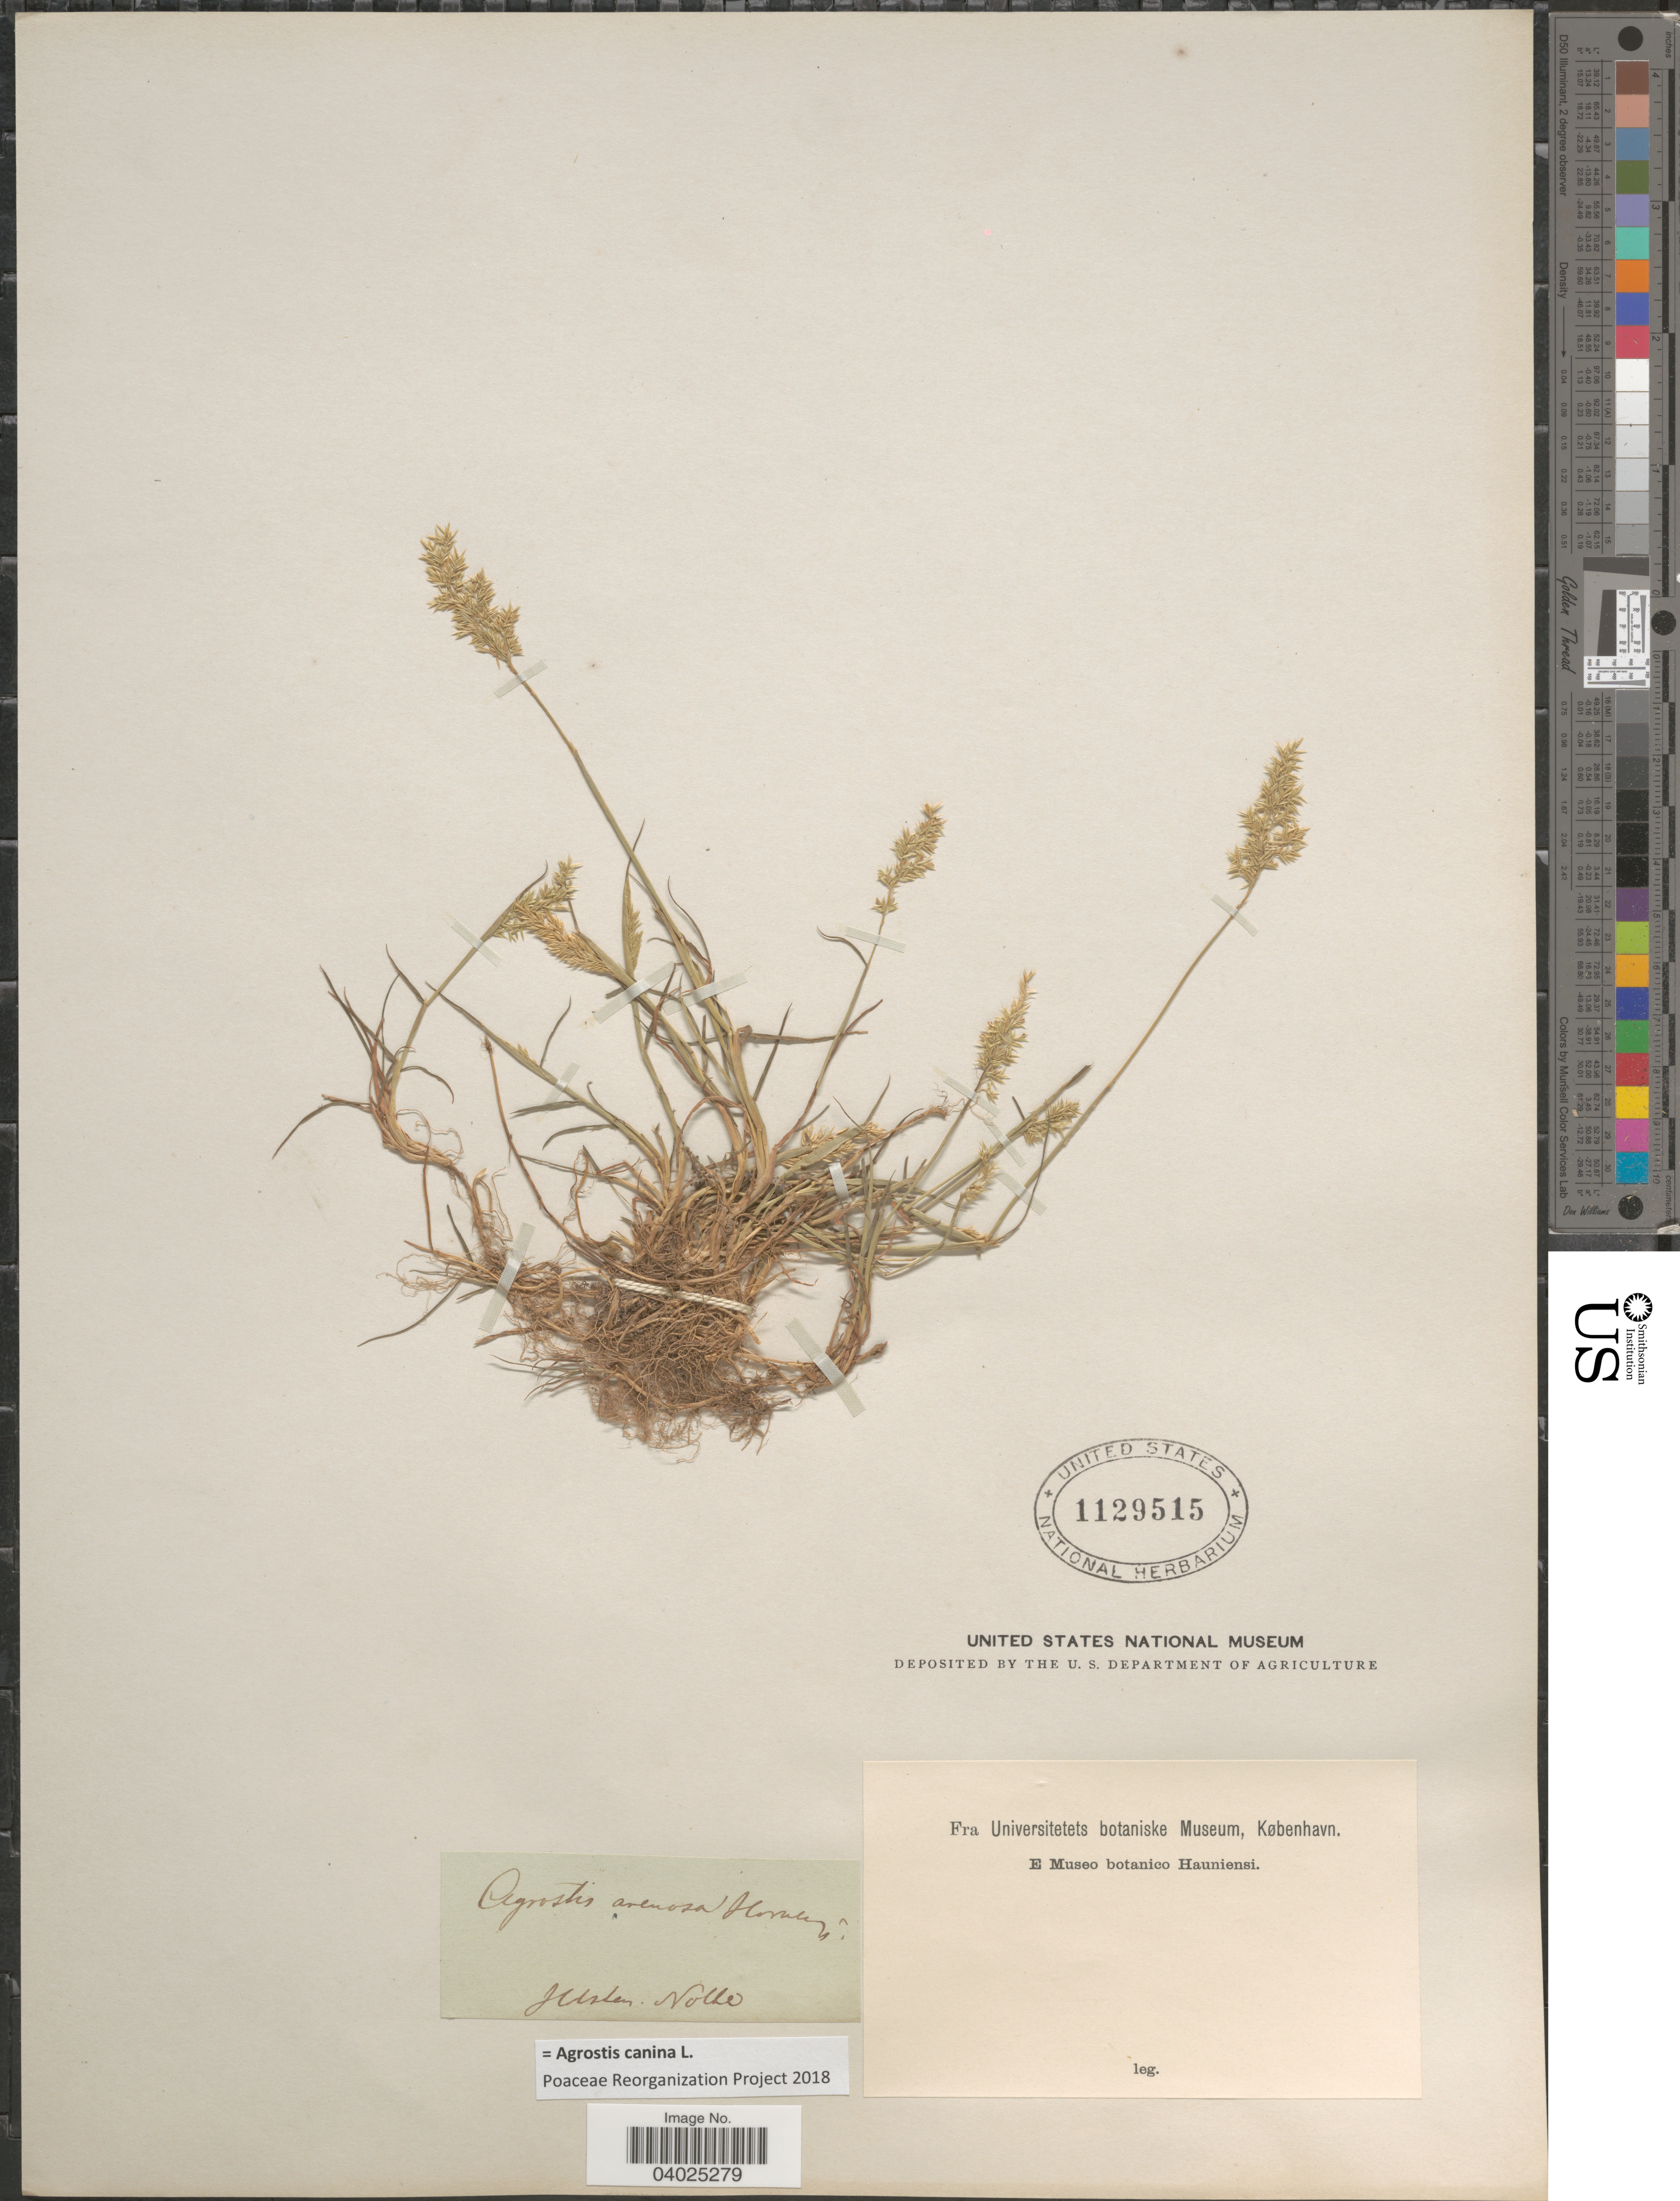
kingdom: Plantae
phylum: Tracheophyta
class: Liliopsida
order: Poales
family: Poaceae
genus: Agrostis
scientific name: Agrostis canina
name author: L.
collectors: H. Nolte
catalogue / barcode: US 1129515